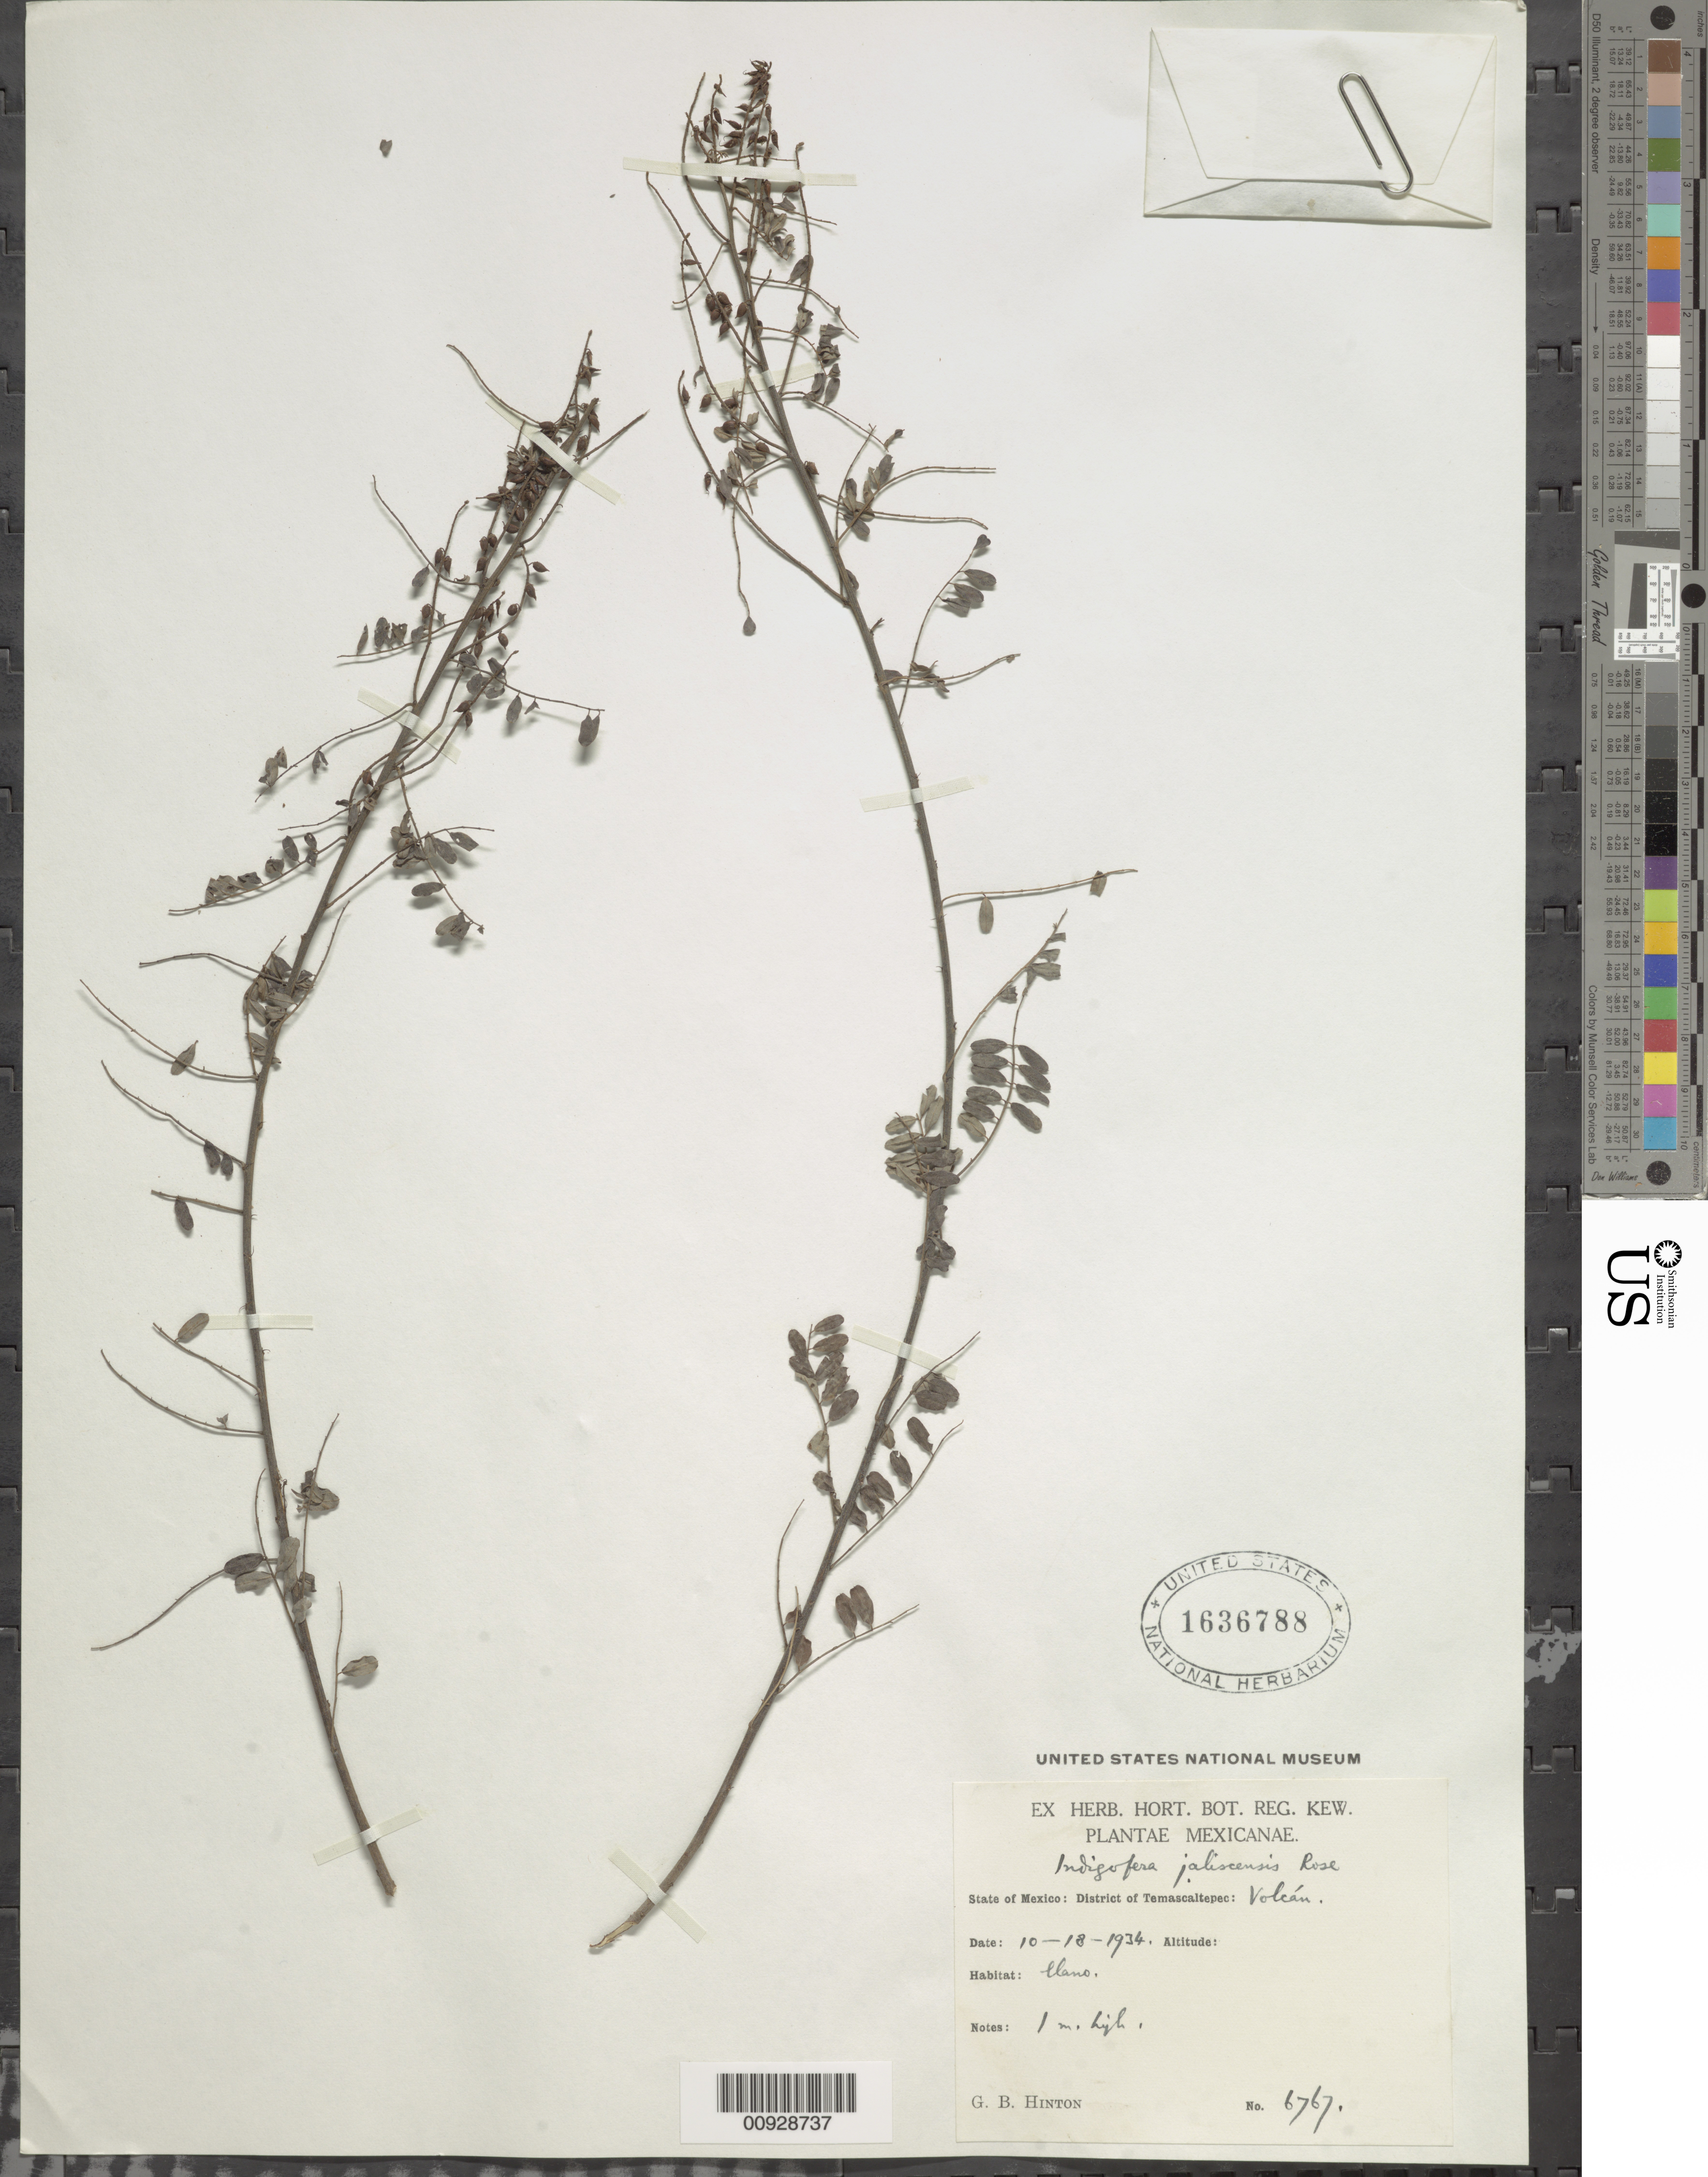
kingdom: Plantae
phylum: Tracheophyta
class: Magnoliopsida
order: Fabales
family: Fabaceae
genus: Indigofera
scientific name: Indigofera jaliscensis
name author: Rose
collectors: G. B. Hinton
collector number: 6767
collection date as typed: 18 Oct 1934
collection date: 1934-10-18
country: Mexico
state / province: México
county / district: Temascaltepec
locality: Volcán.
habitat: Llano.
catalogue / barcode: US 1636788